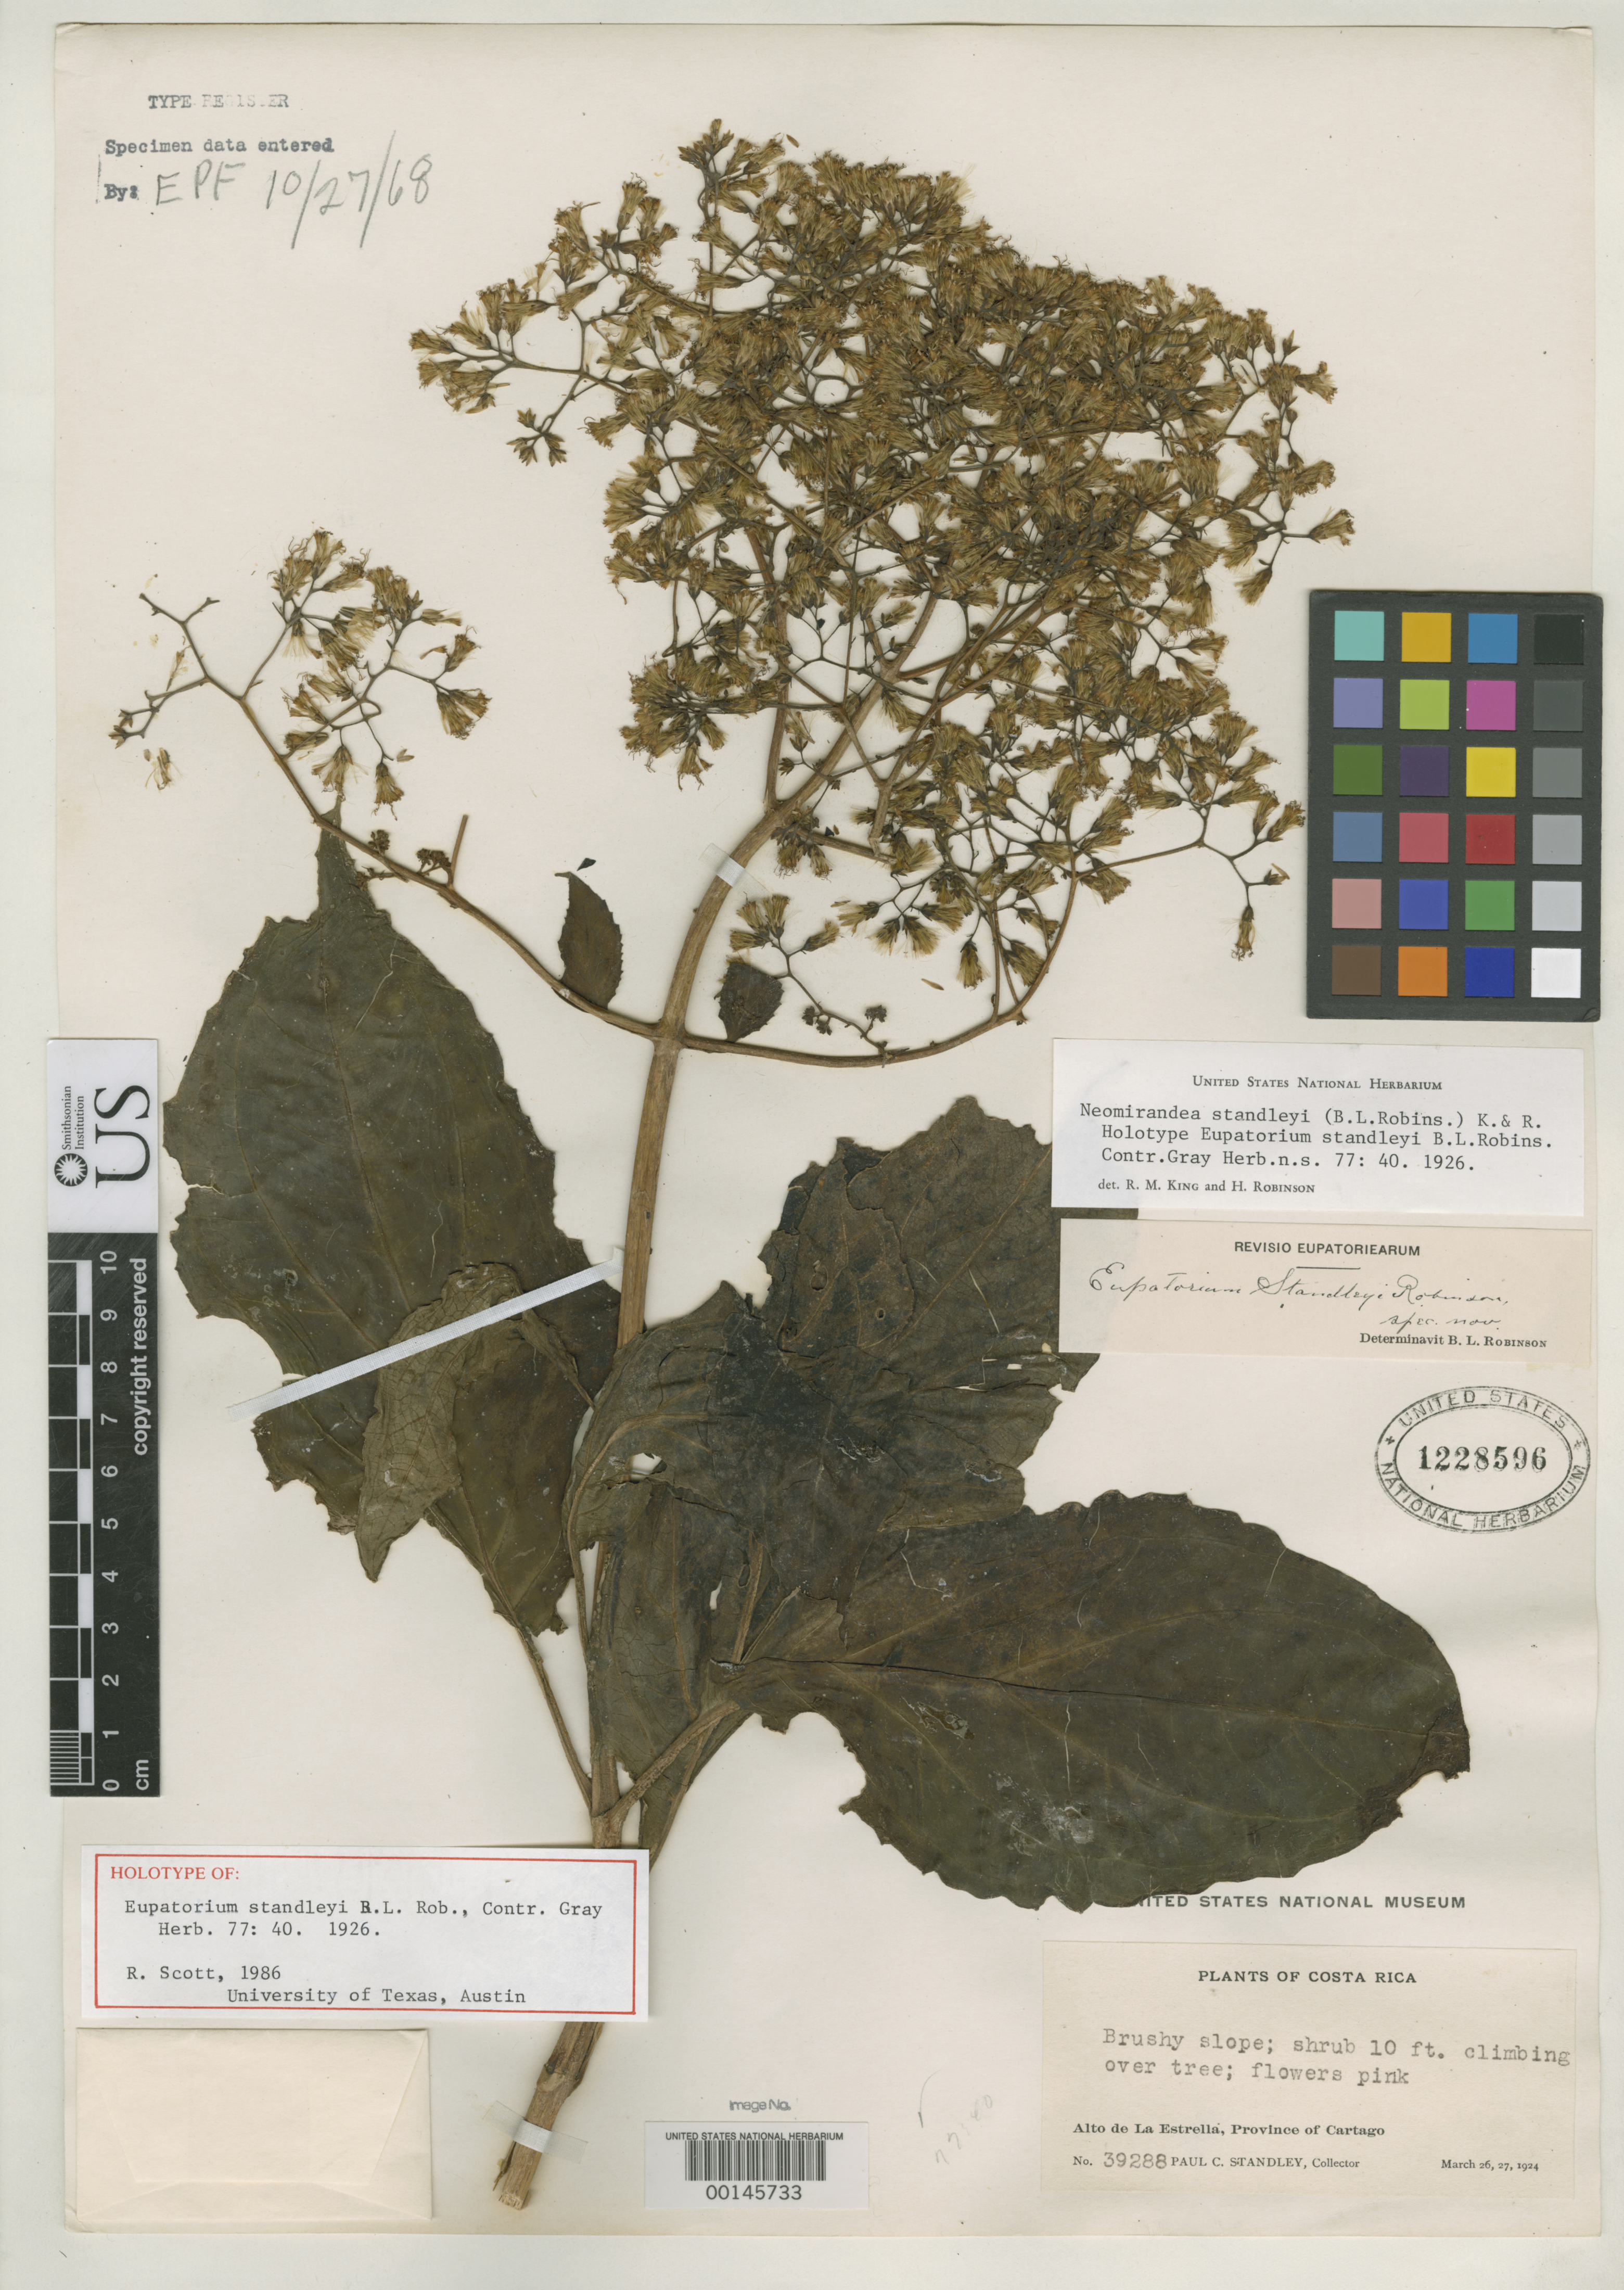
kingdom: Plantae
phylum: Tracheophyta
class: Magnoliopsida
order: Asterales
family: Asteraceae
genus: Eupatorium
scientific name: Eupatorium standleyi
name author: Rob.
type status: Holotype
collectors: P. C. Standley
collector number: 39288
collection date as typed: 26 Mar 1924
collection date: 1924-03-26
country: Costa Rica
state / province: Cartago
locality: Alto de La Estrella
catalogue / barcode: US 1228596